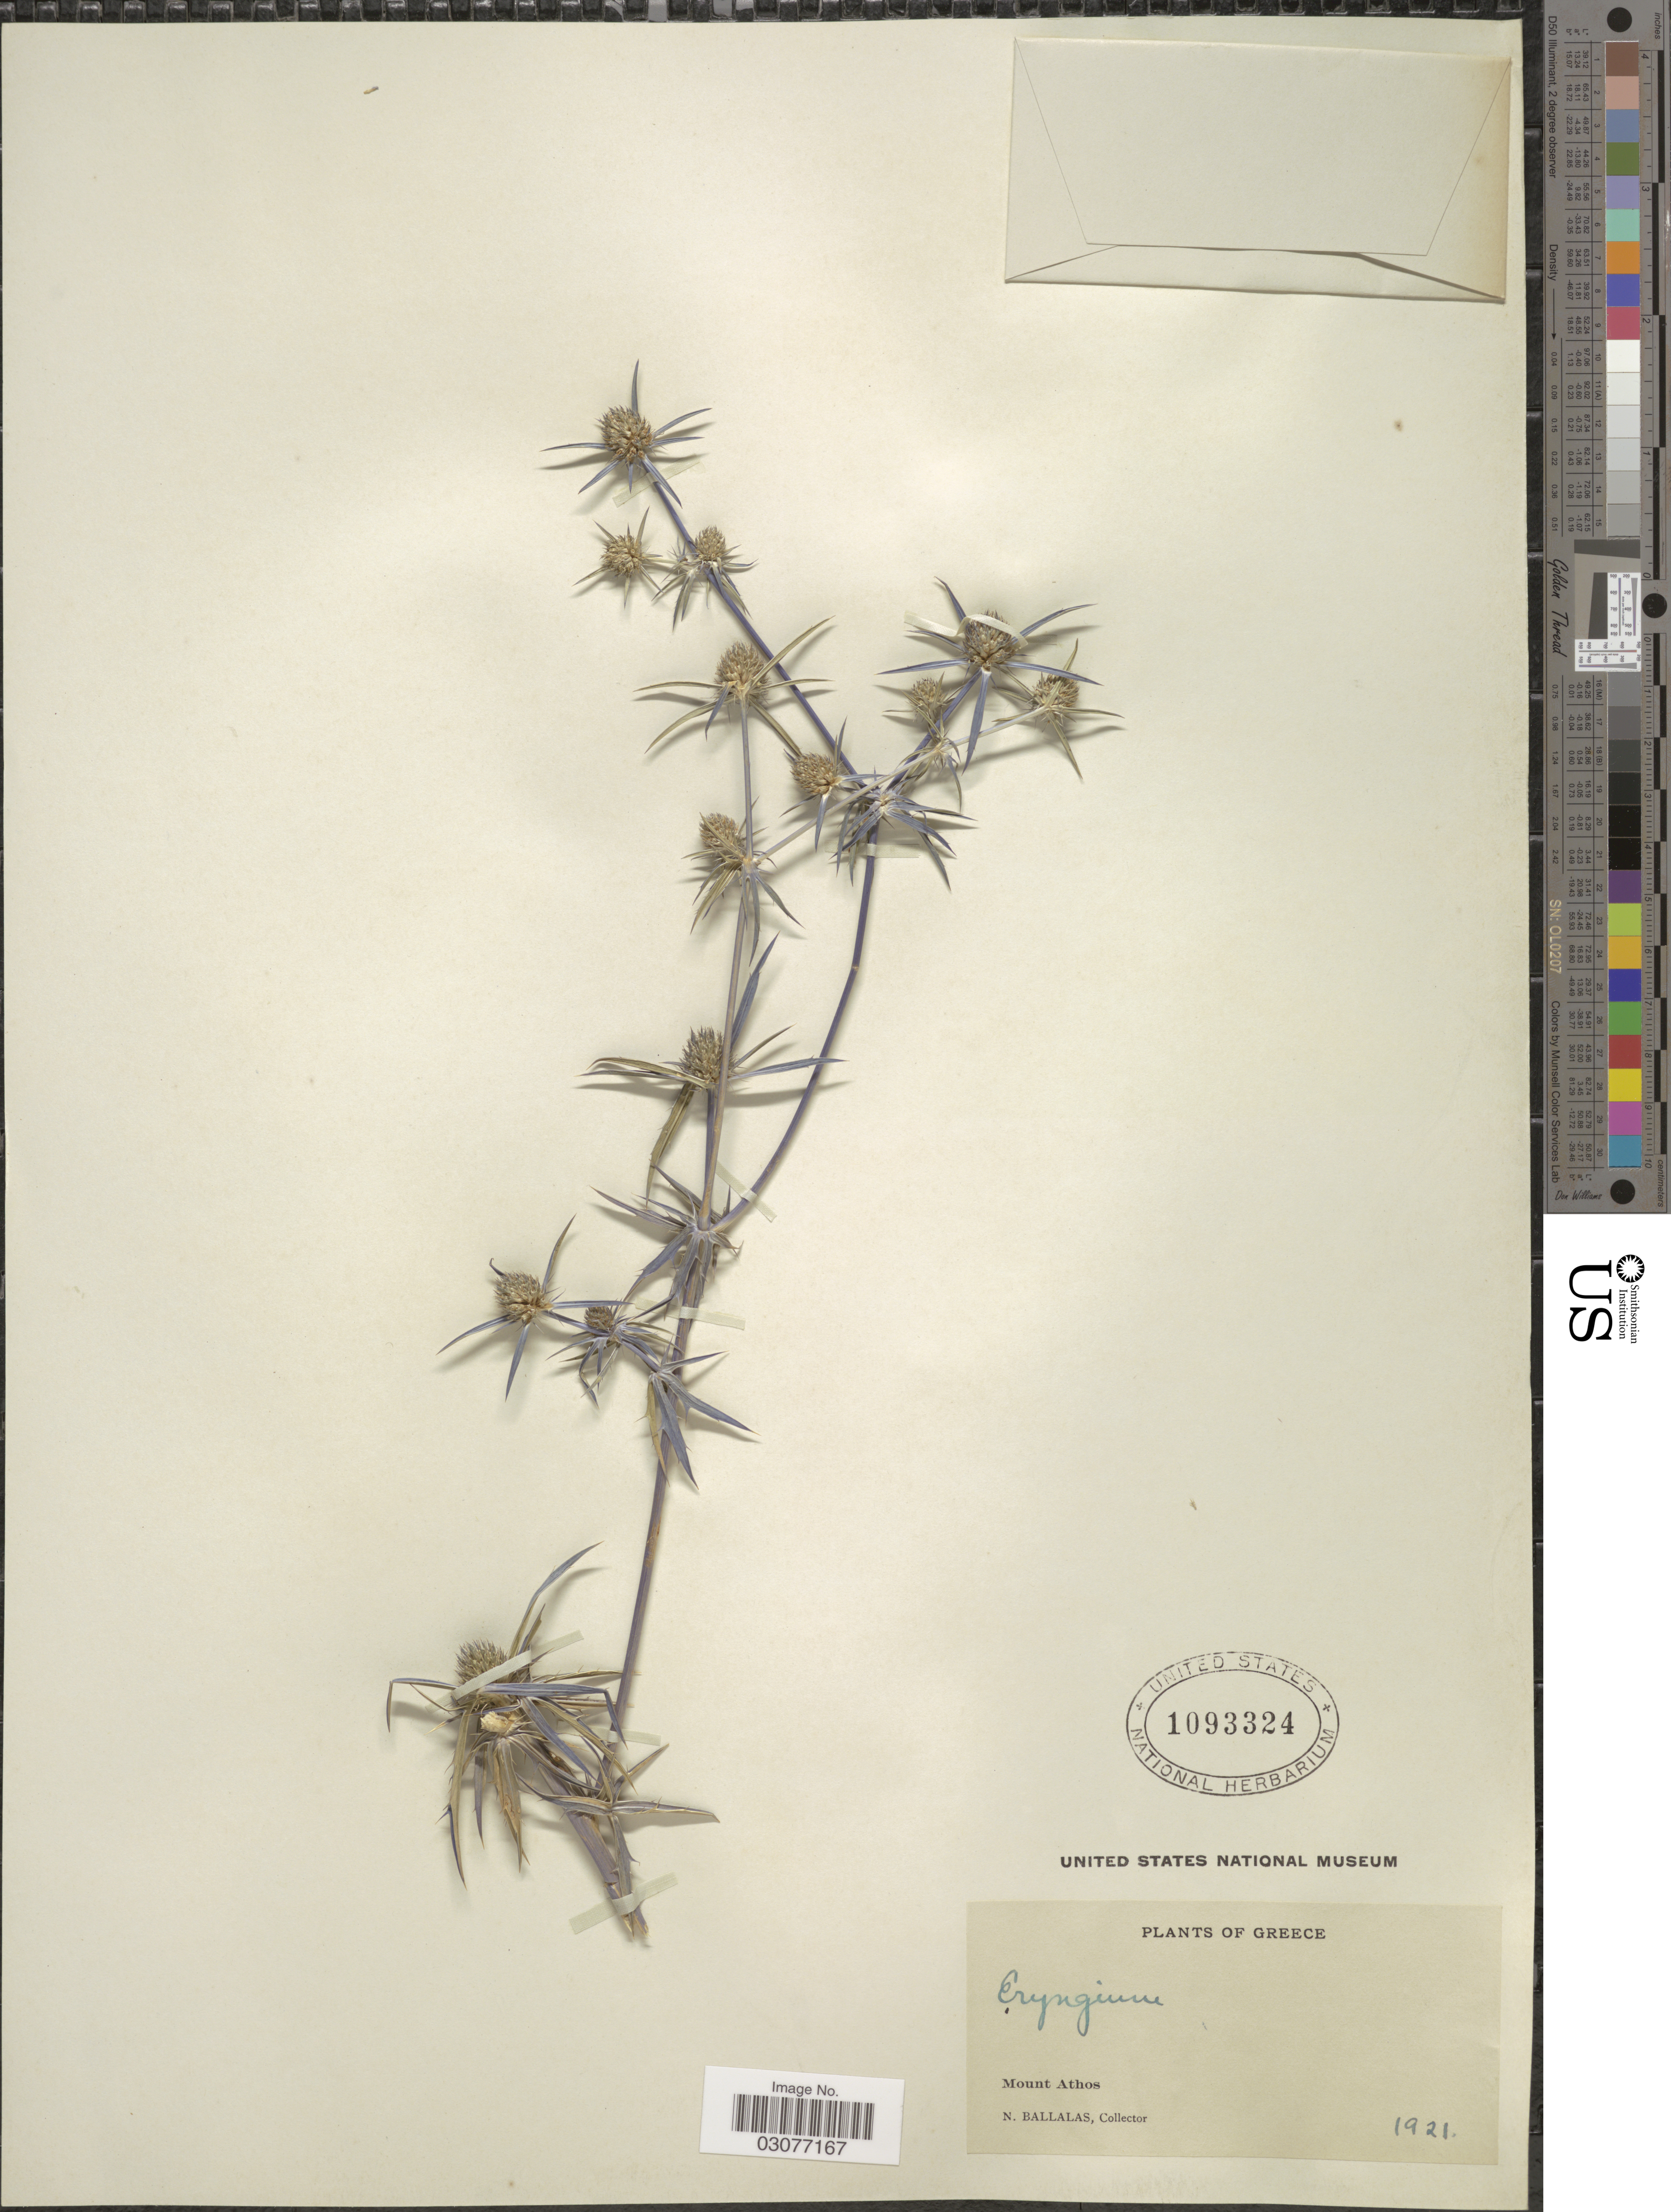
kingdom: Plantae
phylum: Tracheophyta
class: Magnoliopsida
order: Apiales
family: Apiaceae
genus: Eryngium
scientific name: Eryngium bourgatii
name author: Gouan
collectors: N. Ballalas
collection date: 1921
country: Greece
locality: Mount Athos.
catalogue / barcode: US 1093324